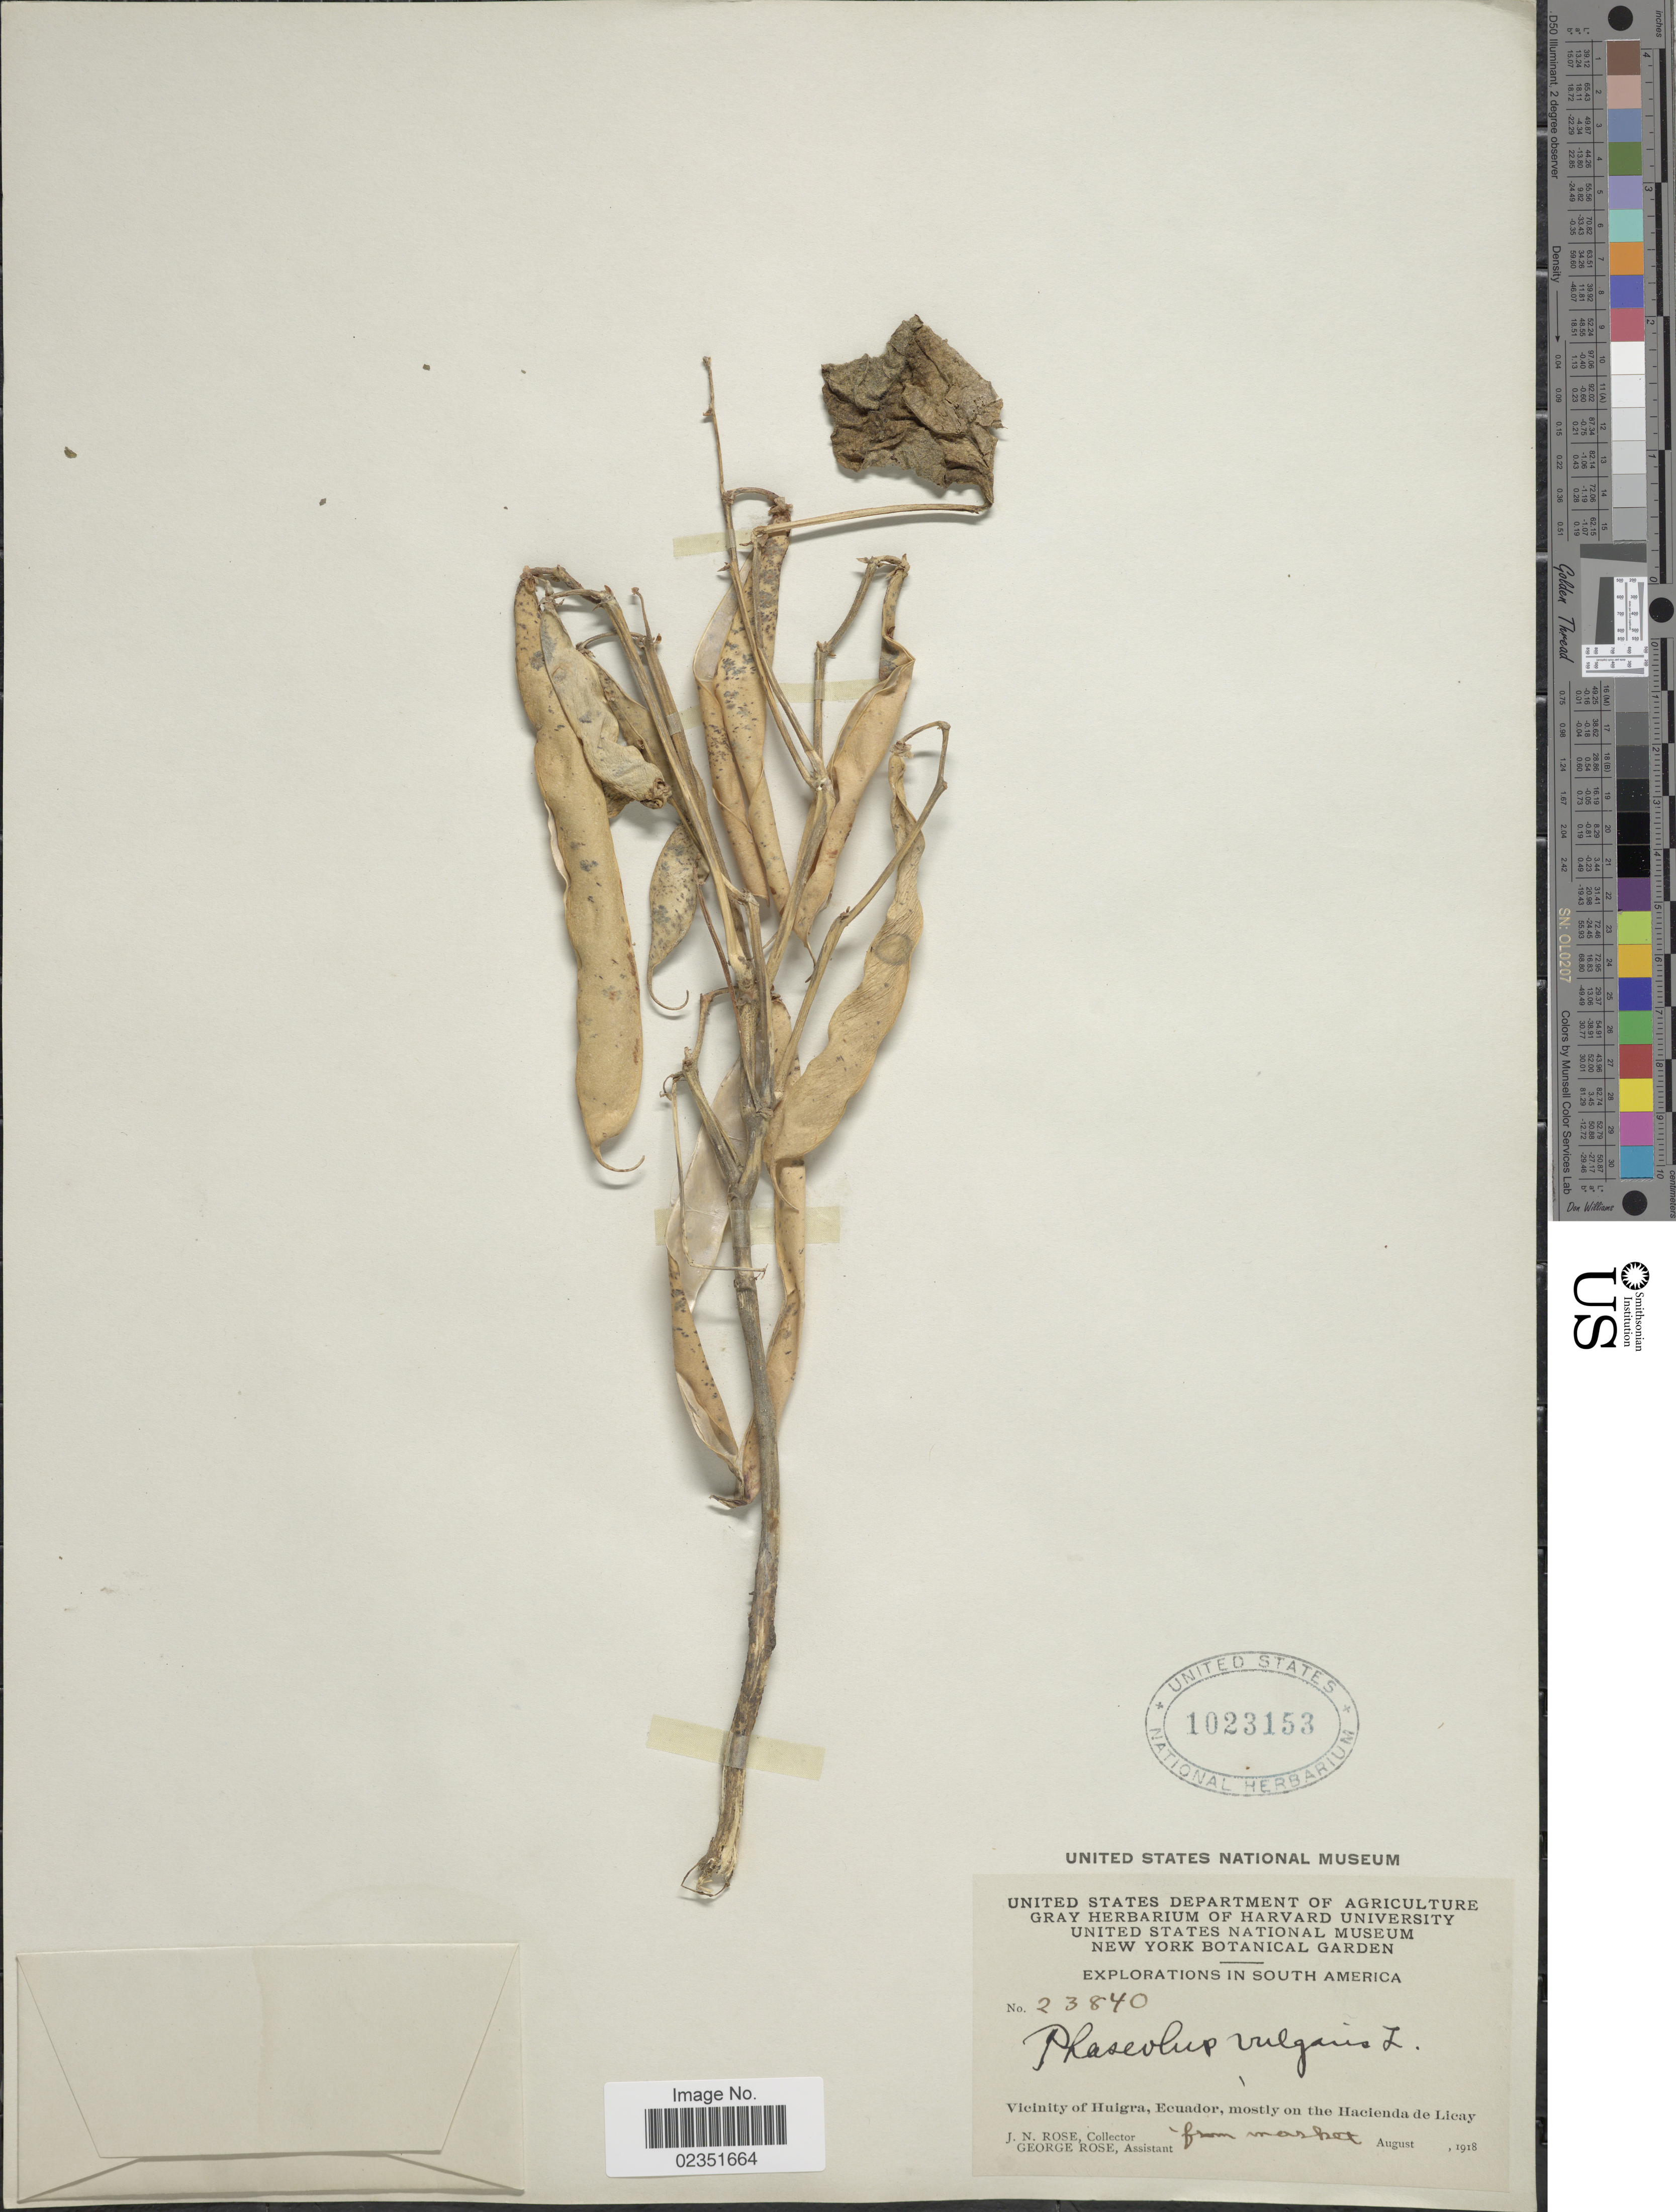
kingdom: Plantae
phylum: Tracheophyta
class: Magnoliopsida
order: Fabales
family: Fabaceae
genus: Phaseolus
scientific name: Phaseolus vulgaris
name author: L.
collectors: J. N. Rose & G. Rose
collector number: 23840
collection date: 1918-08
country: Ecuador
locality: Vicinity of Huigra, mostly on the Hacienda de Licay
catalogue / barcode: US 1023153